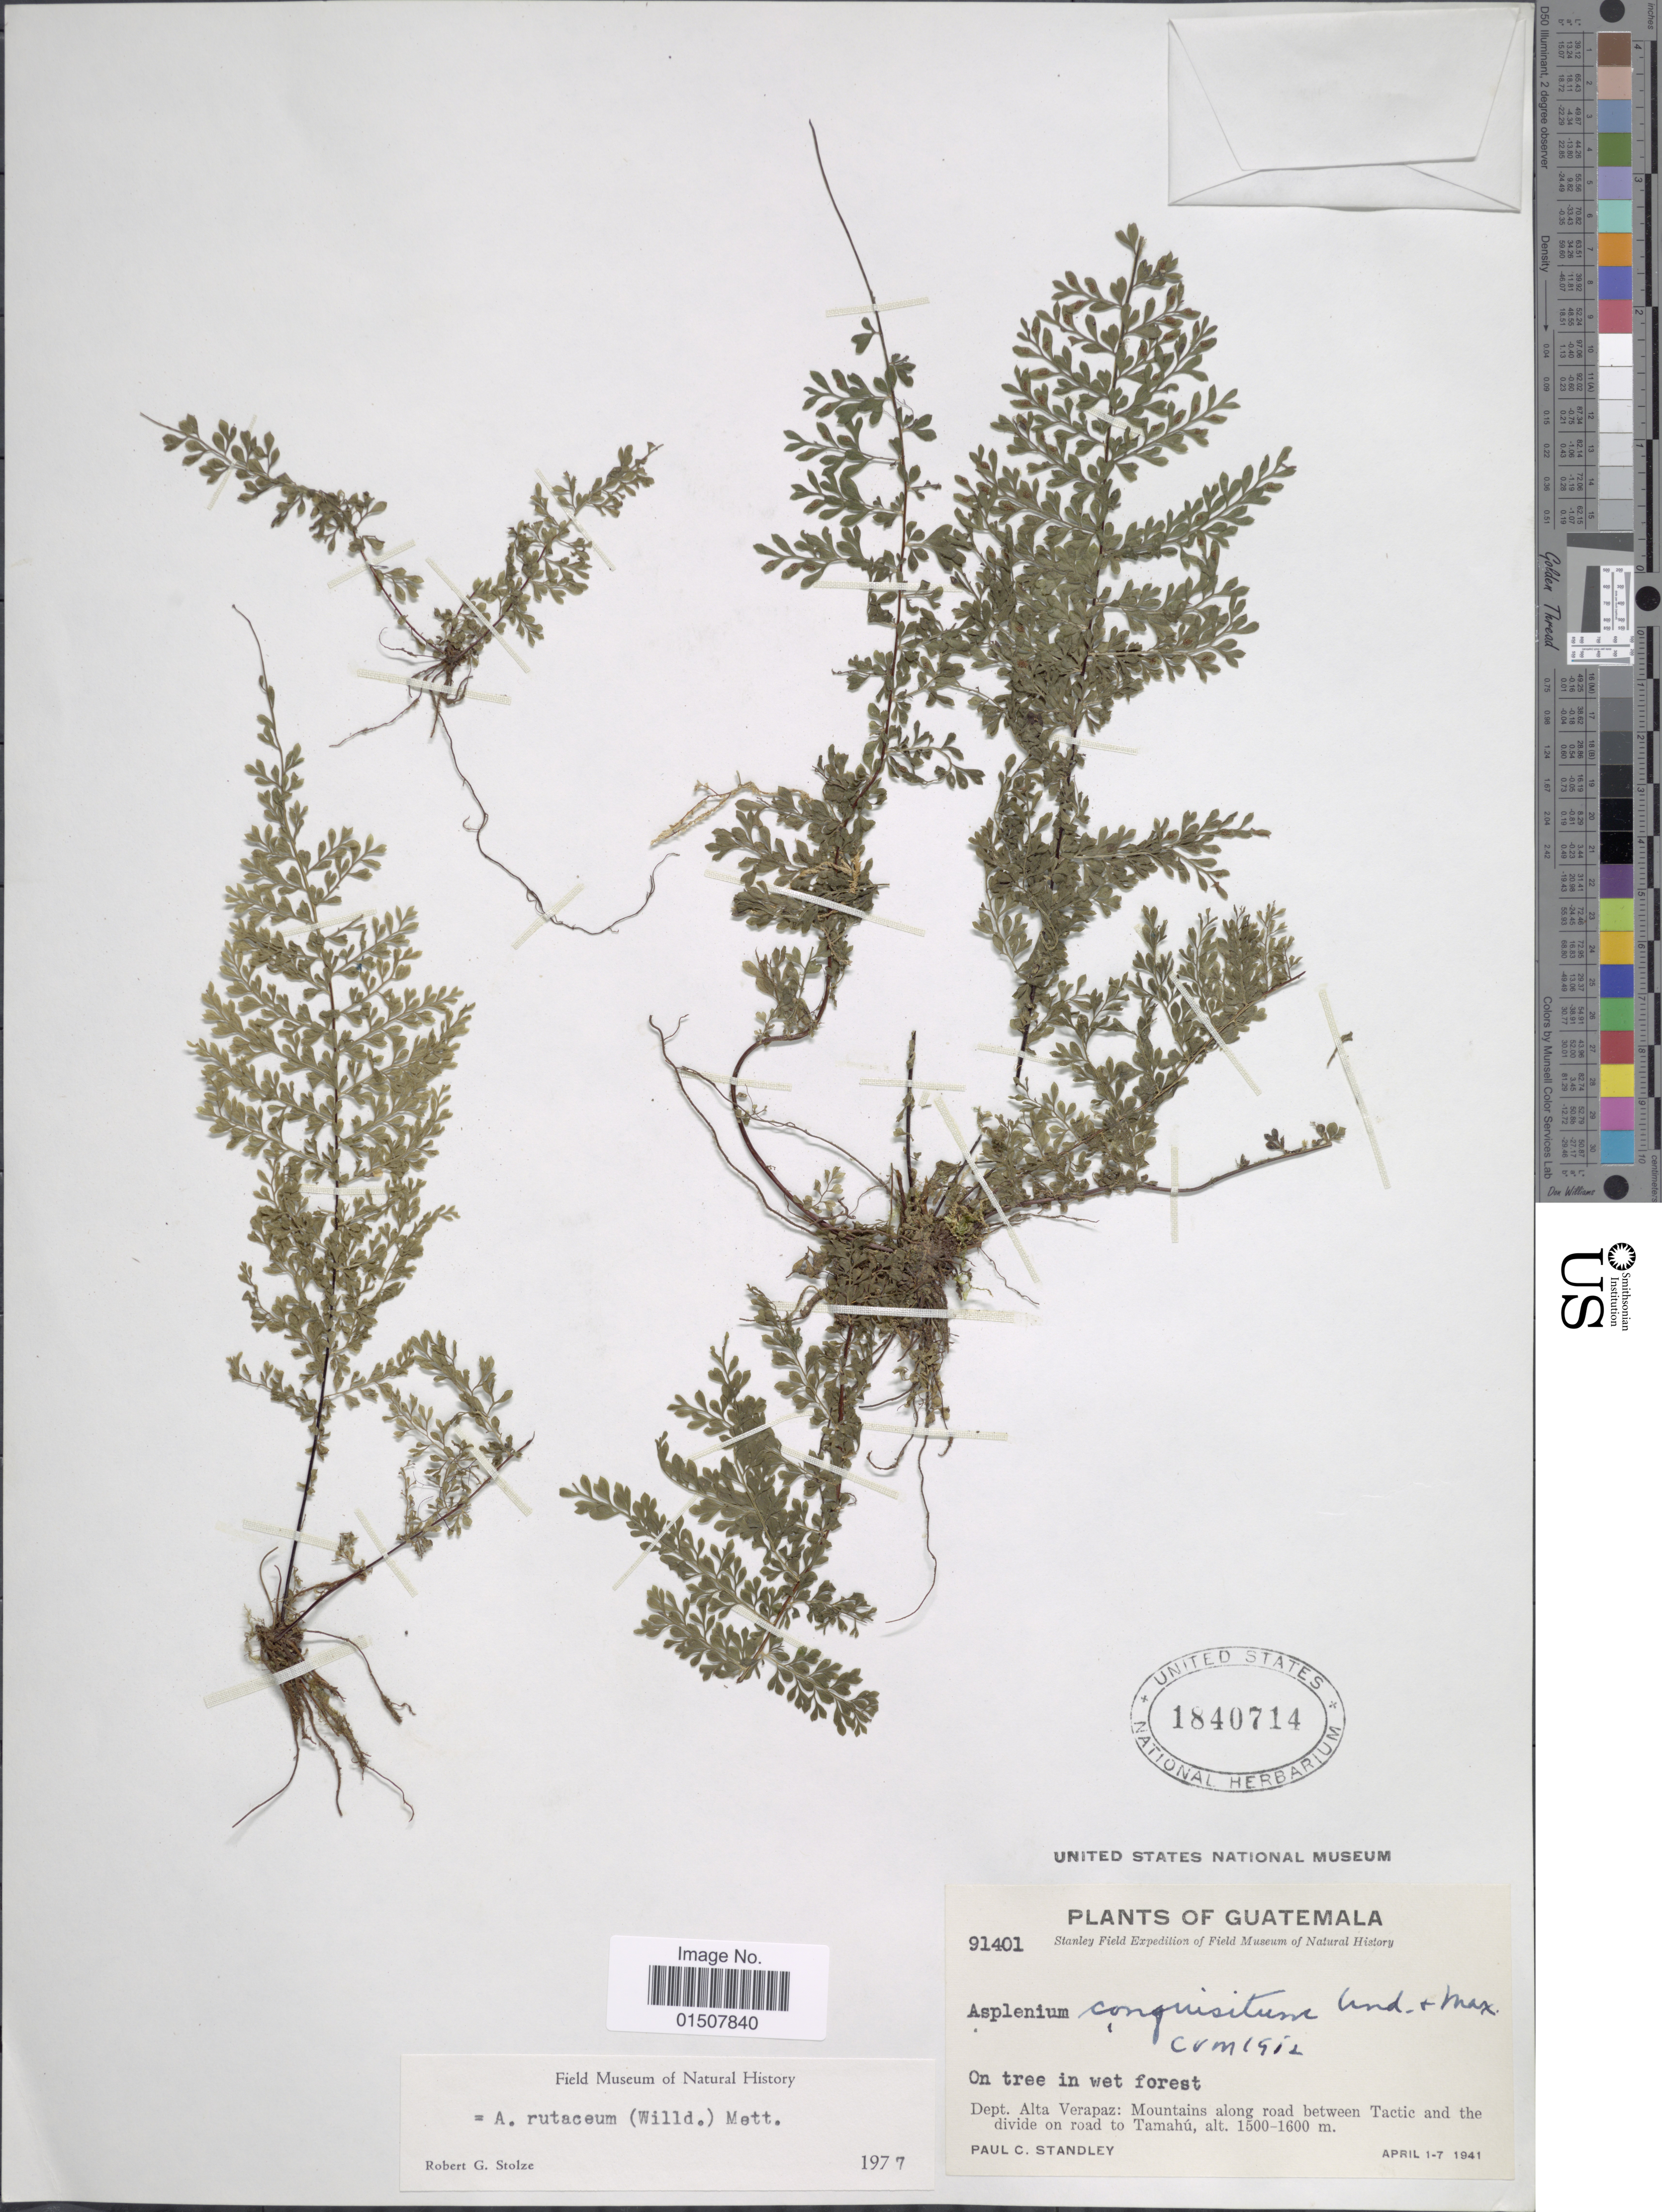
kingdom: Plantae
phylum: Tracheophyta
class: Polypodiopsida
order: Polypodiales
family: Aspleniaceae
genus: Asplenium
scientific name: Asplenium rutaceum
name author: (Willd.) Mett.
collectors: P. C. Standley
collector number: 91401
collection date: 1941-04-01/1941-04-07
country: Guatemala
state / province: Alta Verapaz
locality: Dept. Alta Verapaz:Mountains along road between tactic and the devide on road to Tamahu.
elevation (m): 1500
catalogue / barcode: US 1840714